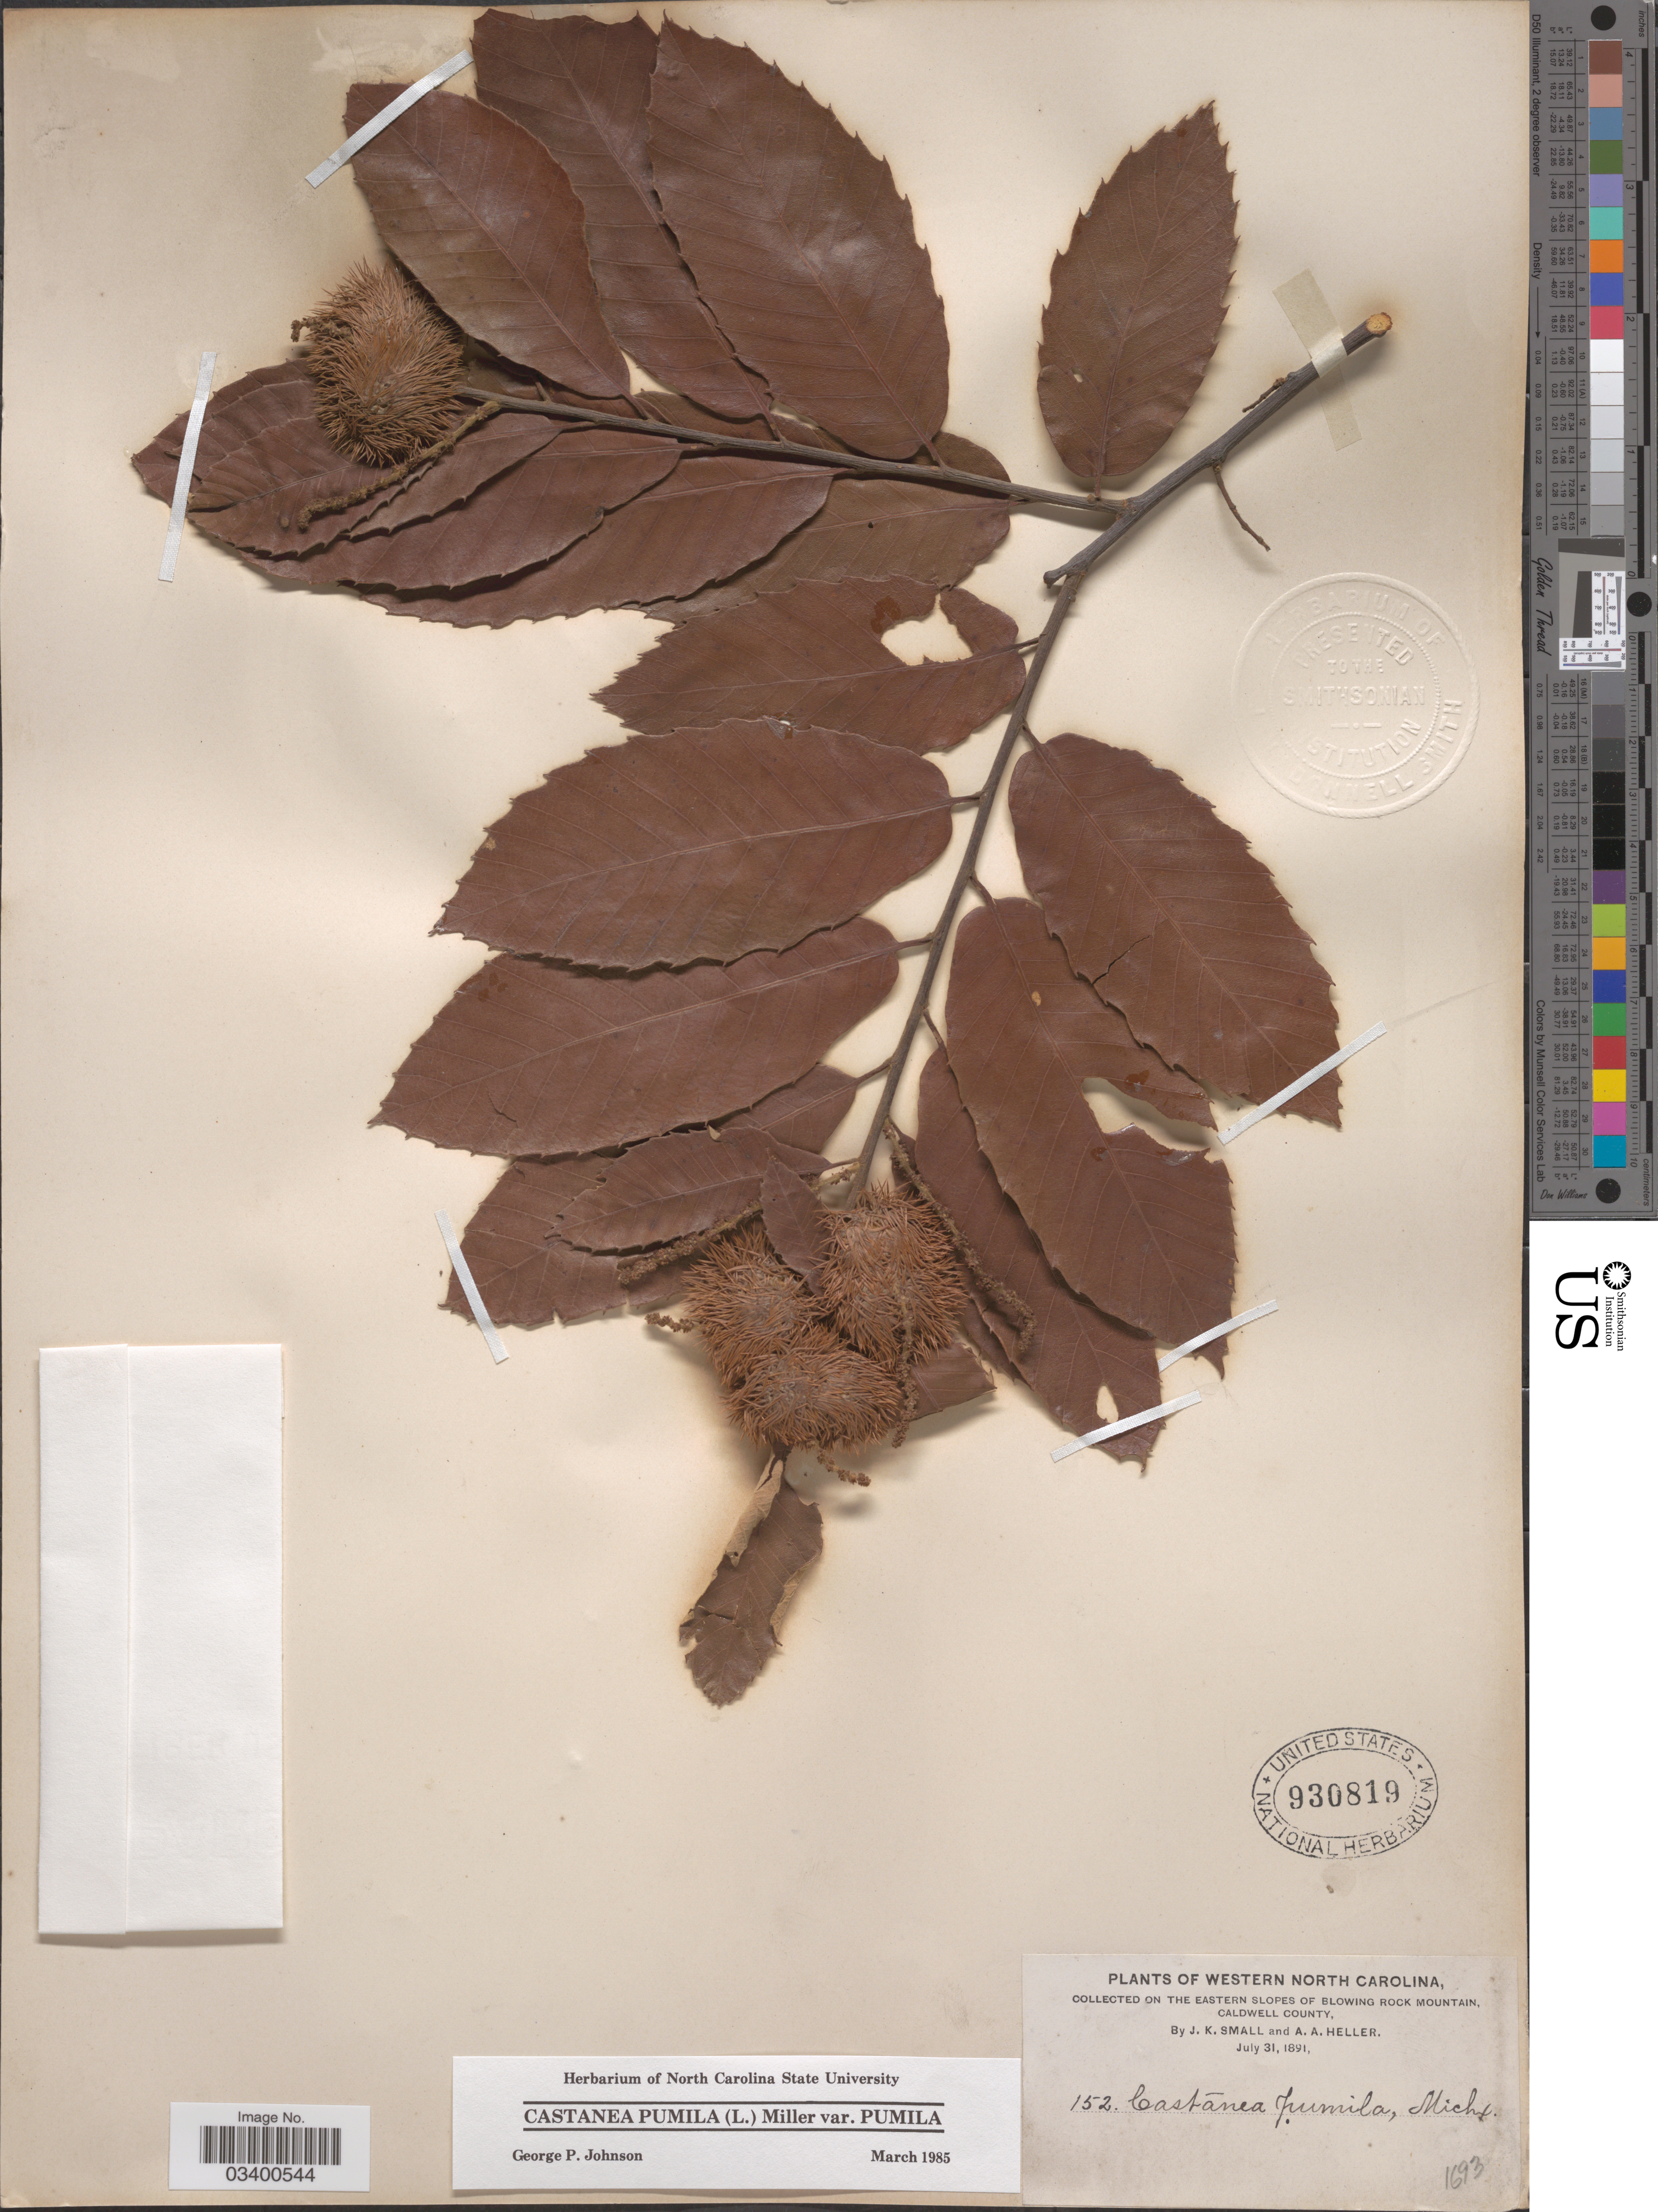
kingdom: Plantae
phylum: Tracheophyta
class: Magnoliopsida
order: Fagales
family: Fagaceae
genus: Castanea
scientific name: Castanea pumila var. pumila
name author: (L.) Mill.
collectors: J. K. Small & A. A. Heller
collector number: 152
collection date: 1891-07-31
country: United States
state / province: North Carolina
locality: Western North Carolina. On the eastern slopes of Blowing Rock Mountain, Caldwell County.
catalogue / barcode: US 930819